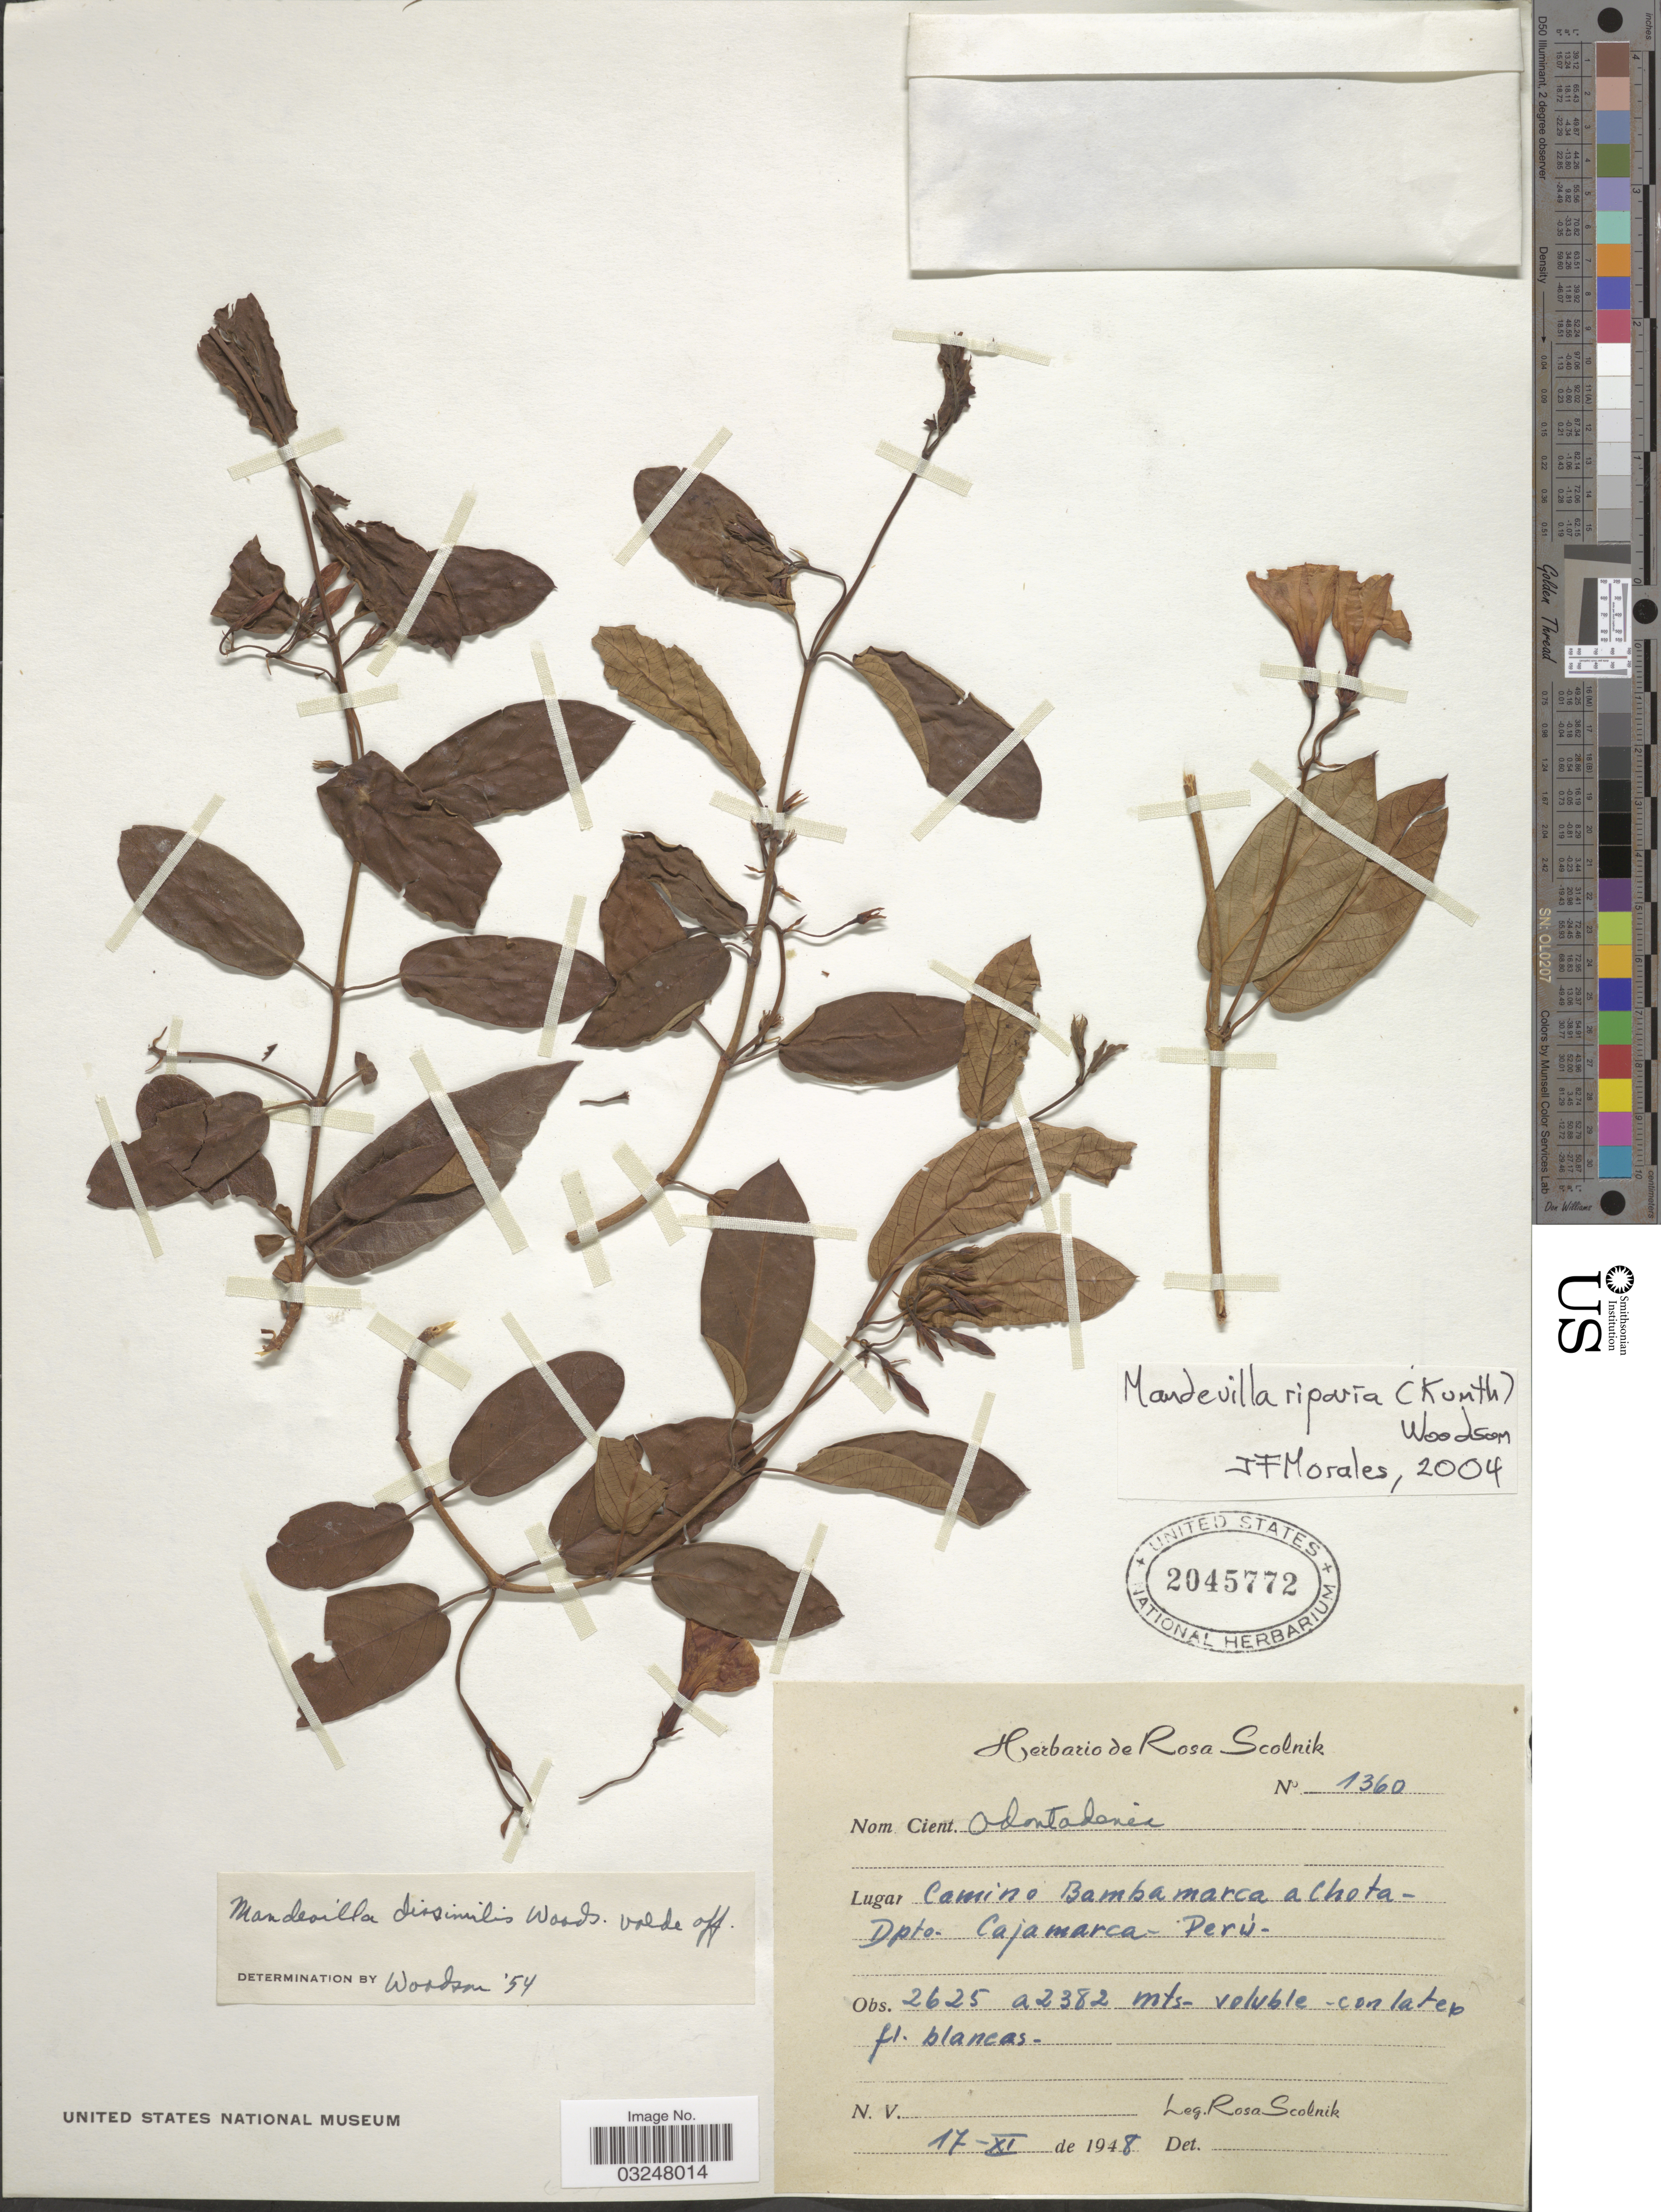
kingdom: Plantae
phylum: Tracheophyta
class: Magnoliopsida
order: Gentianales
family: Apocynaceae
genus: Mandevilla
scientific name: Mandevilla riparia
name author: (Kunth) Woodson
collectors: R. Scolnik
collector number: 1360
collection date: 1948-11-17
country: Peru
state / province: Cajamarca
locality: Camino Bambamarca a Chota-Dpto. Cajamarca.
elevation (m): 2382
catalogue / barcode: US 2045772